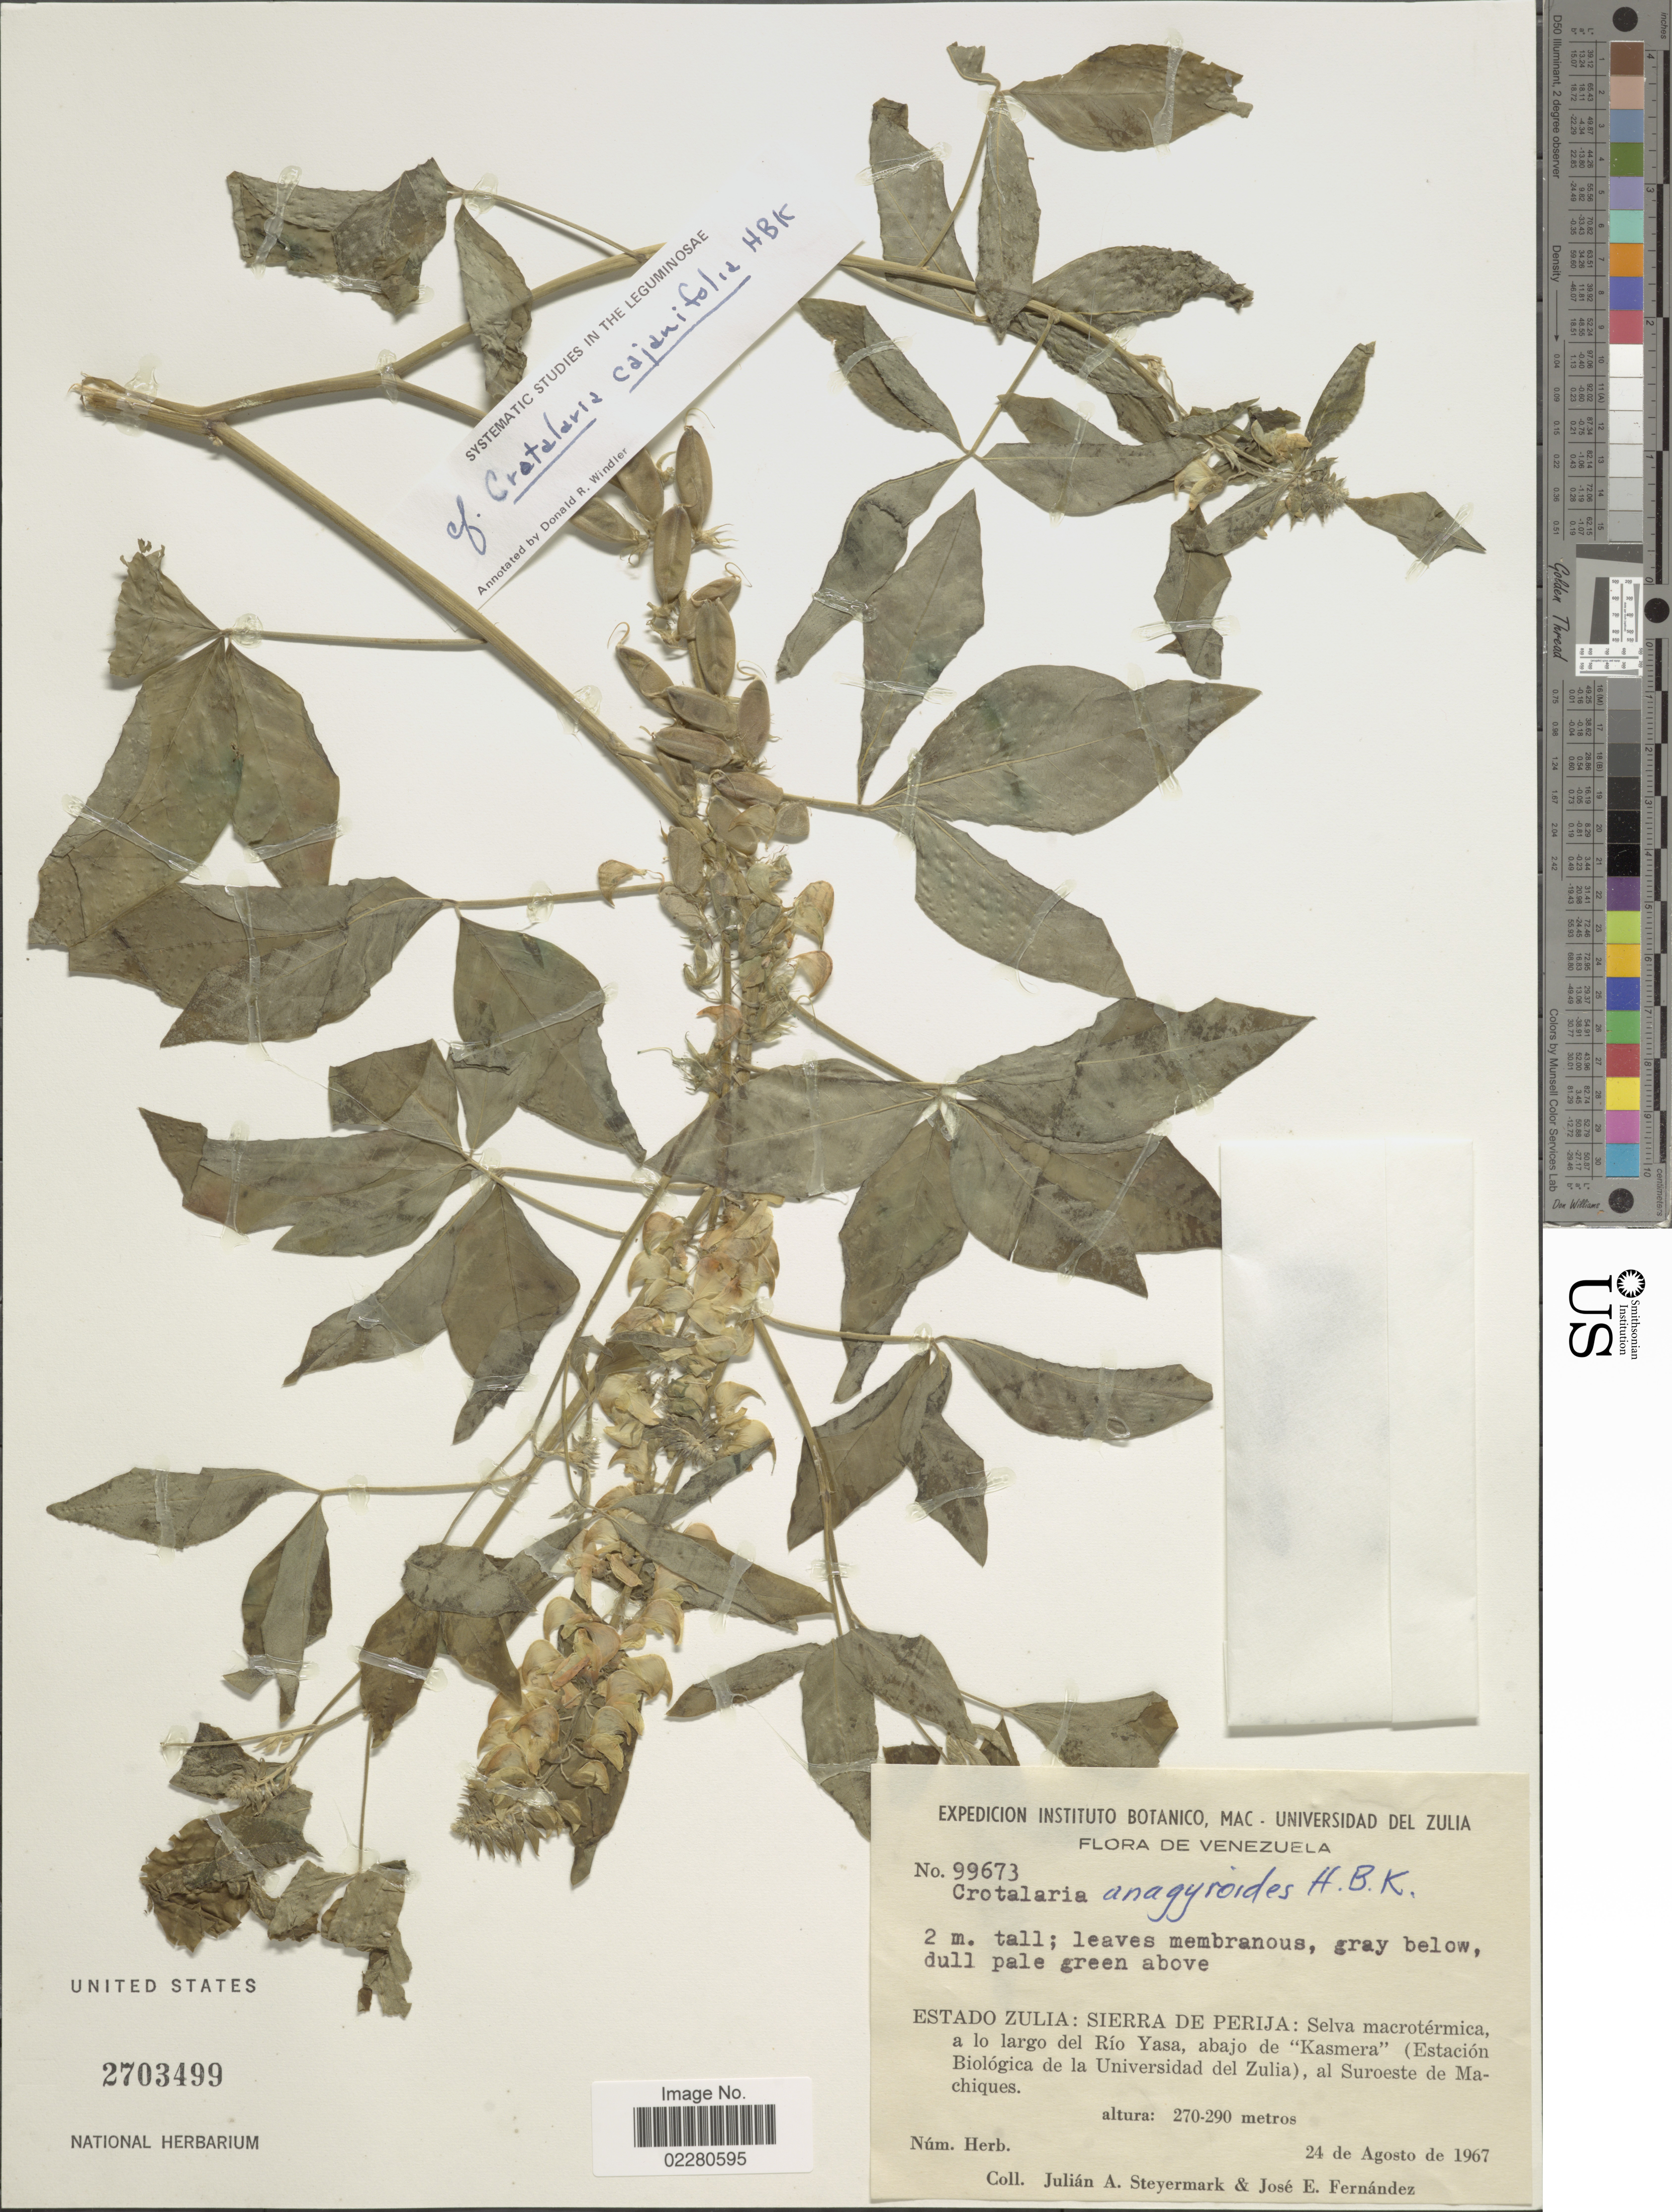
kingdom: Plantae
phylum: Tracheophyta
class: Magnoliopsida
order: Fabales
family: Fabaceae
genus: Crotalaria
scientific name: Crotalaria cajanifolia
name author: Kunth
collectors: J. Steyermark & J. Fernández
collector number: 99673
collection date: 1967-08-24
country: Venezuela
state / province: Zulia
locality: Estado Zulia: Sierra de Perija: Selva macrotérmica, a lo largo del Río Yasa, abajo de "Kasmera" (Estación Biológica de la Univeridad del Zulia), al Suroeste de Machiques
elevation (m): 270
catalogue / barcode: US 2703499